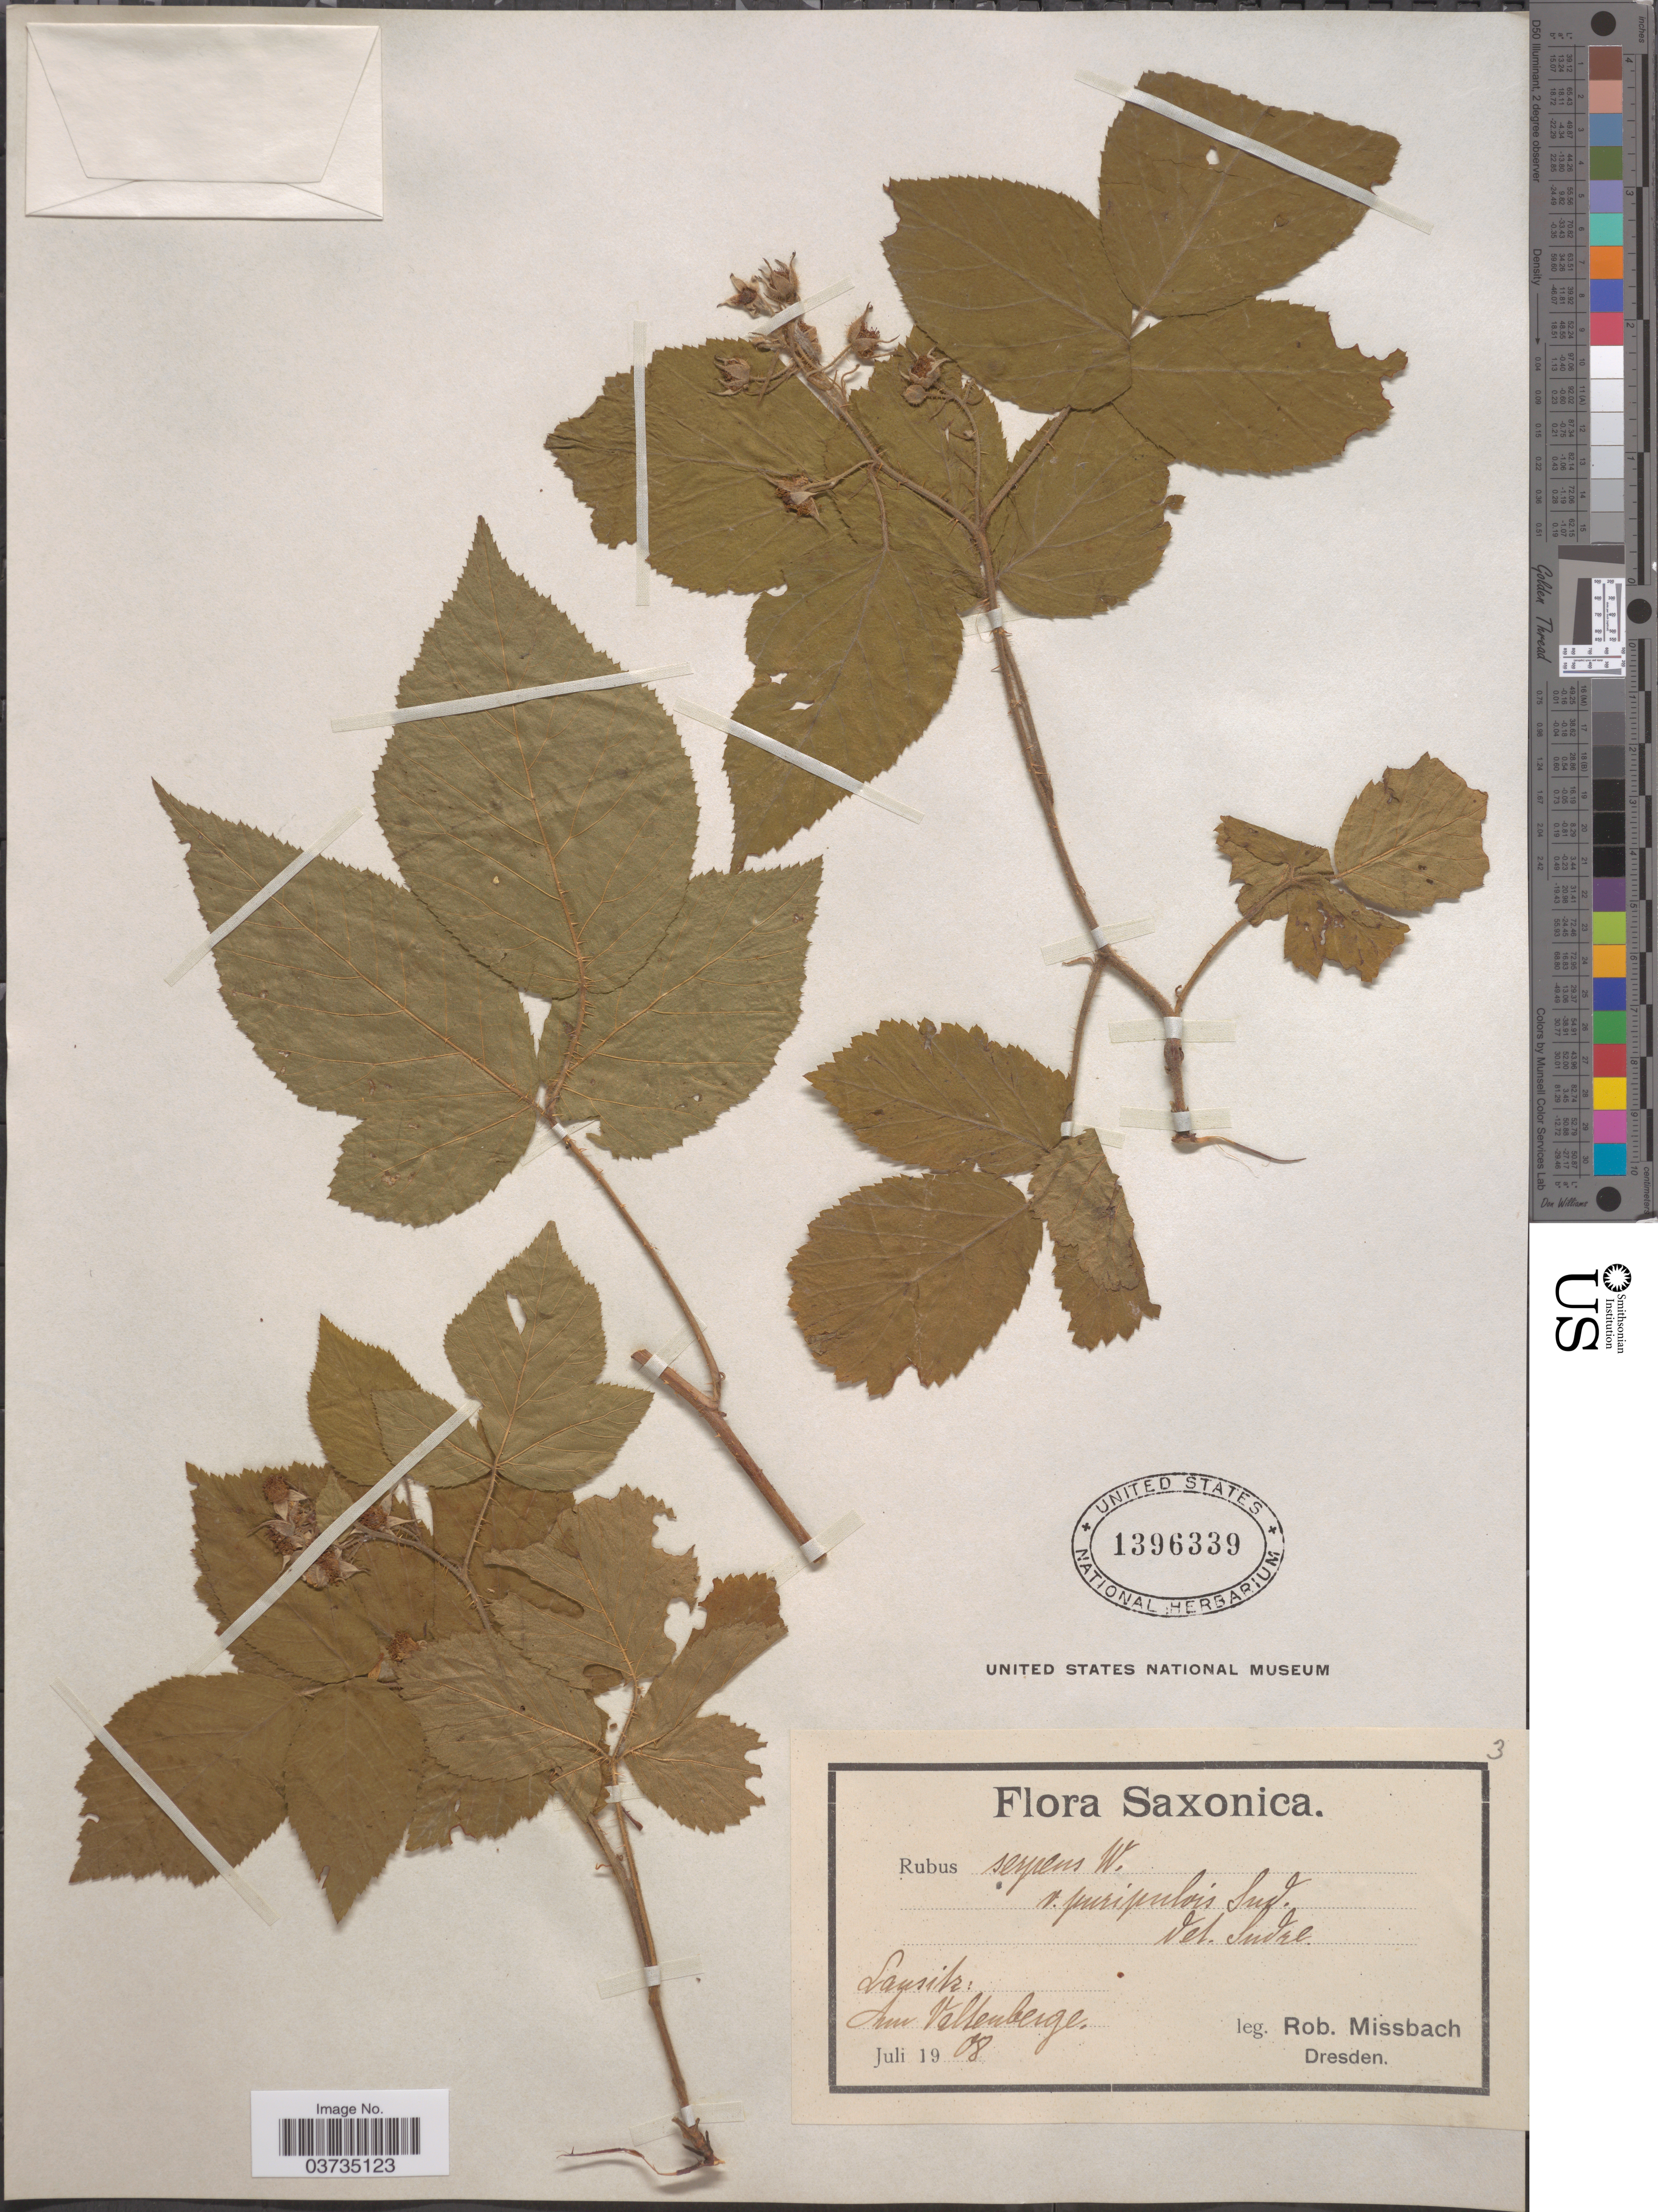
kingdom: Plantae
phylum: Tracheophyta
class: Magnoliopsida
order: Rosales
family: Rosaceae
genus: Rubus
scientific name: Rubus serpens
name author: Weihe ex Lej. & Courtois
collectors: R. Missbach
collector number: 3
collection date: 1908-07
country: Germany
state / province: Niedersachsen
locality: Saxonica. Lausitz: Am Veltenberge.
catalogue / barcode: US 1396339